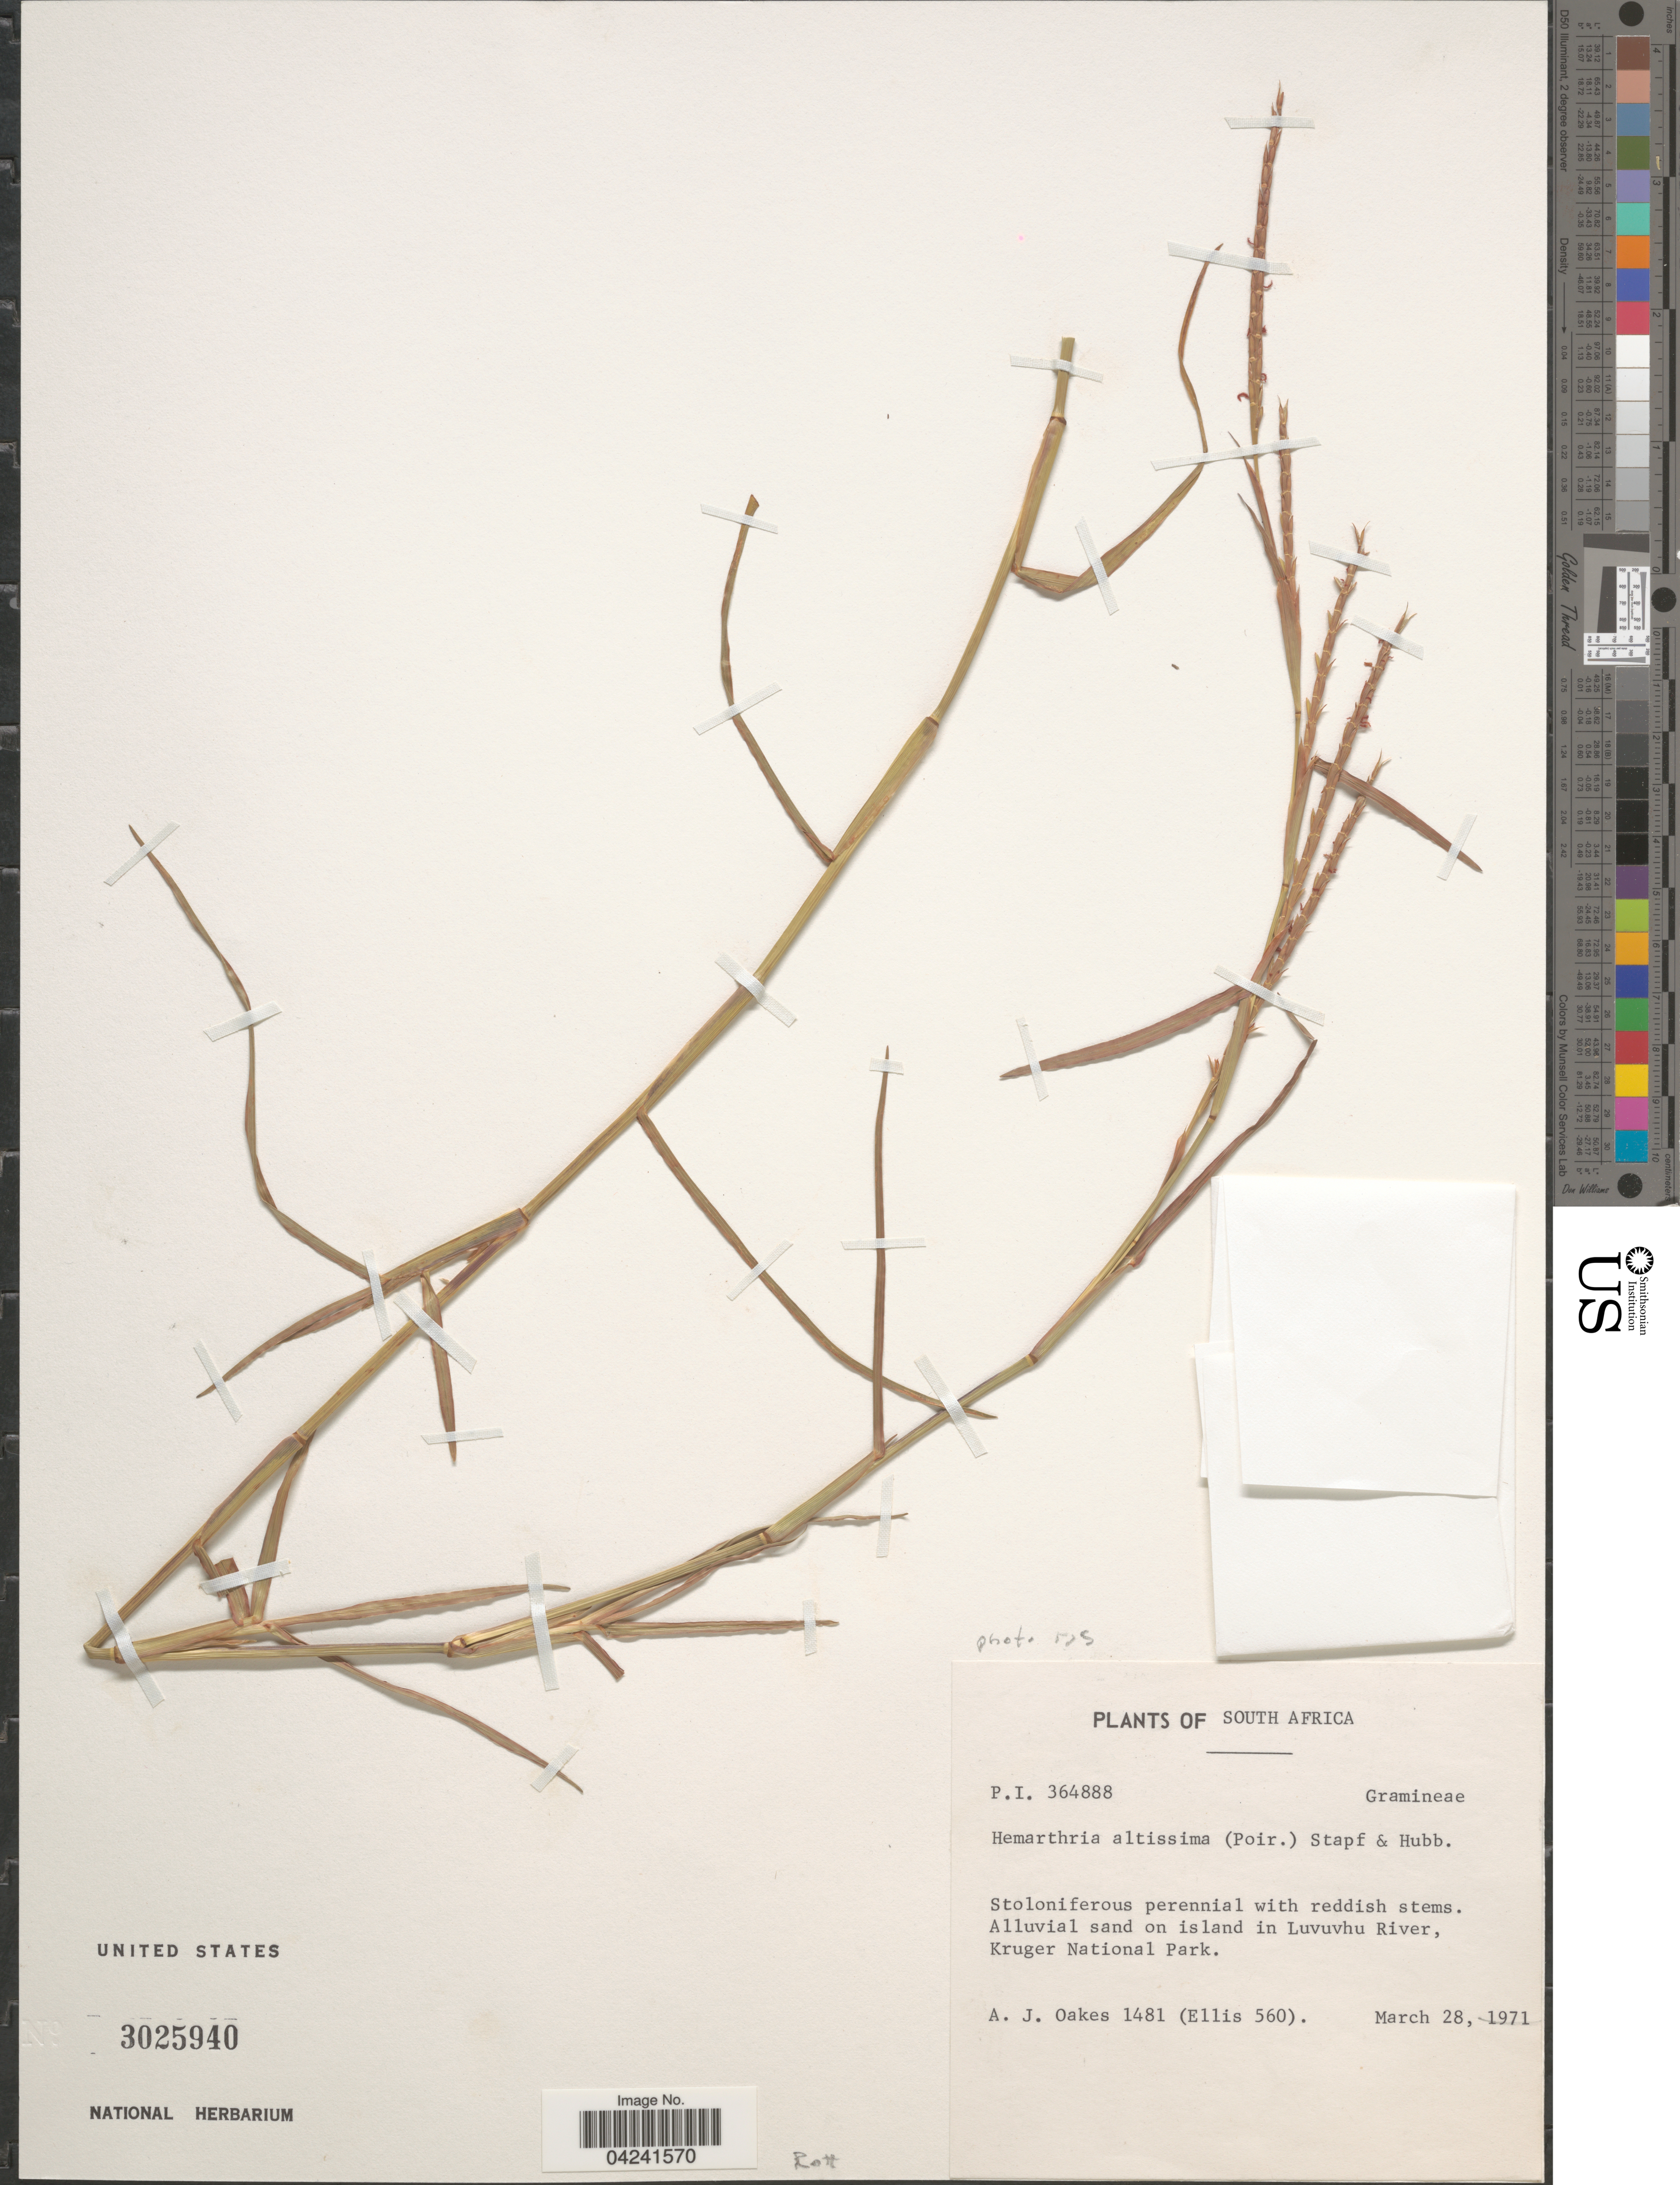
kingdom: Plantae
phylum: Tracheophyta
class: Liliopsida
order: Poales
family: Poaceae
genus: Hemarthria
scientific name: Hemarthria altissima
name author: (Poir.) Stapf & C. E. Hubb.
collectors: A. Oakes & -. Ellis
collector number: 1481/560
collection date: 1971-03-28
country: South Africa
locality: Alluvial sand on island in Luvuvhu River, Kruger National Park.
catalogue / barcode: US 3025940